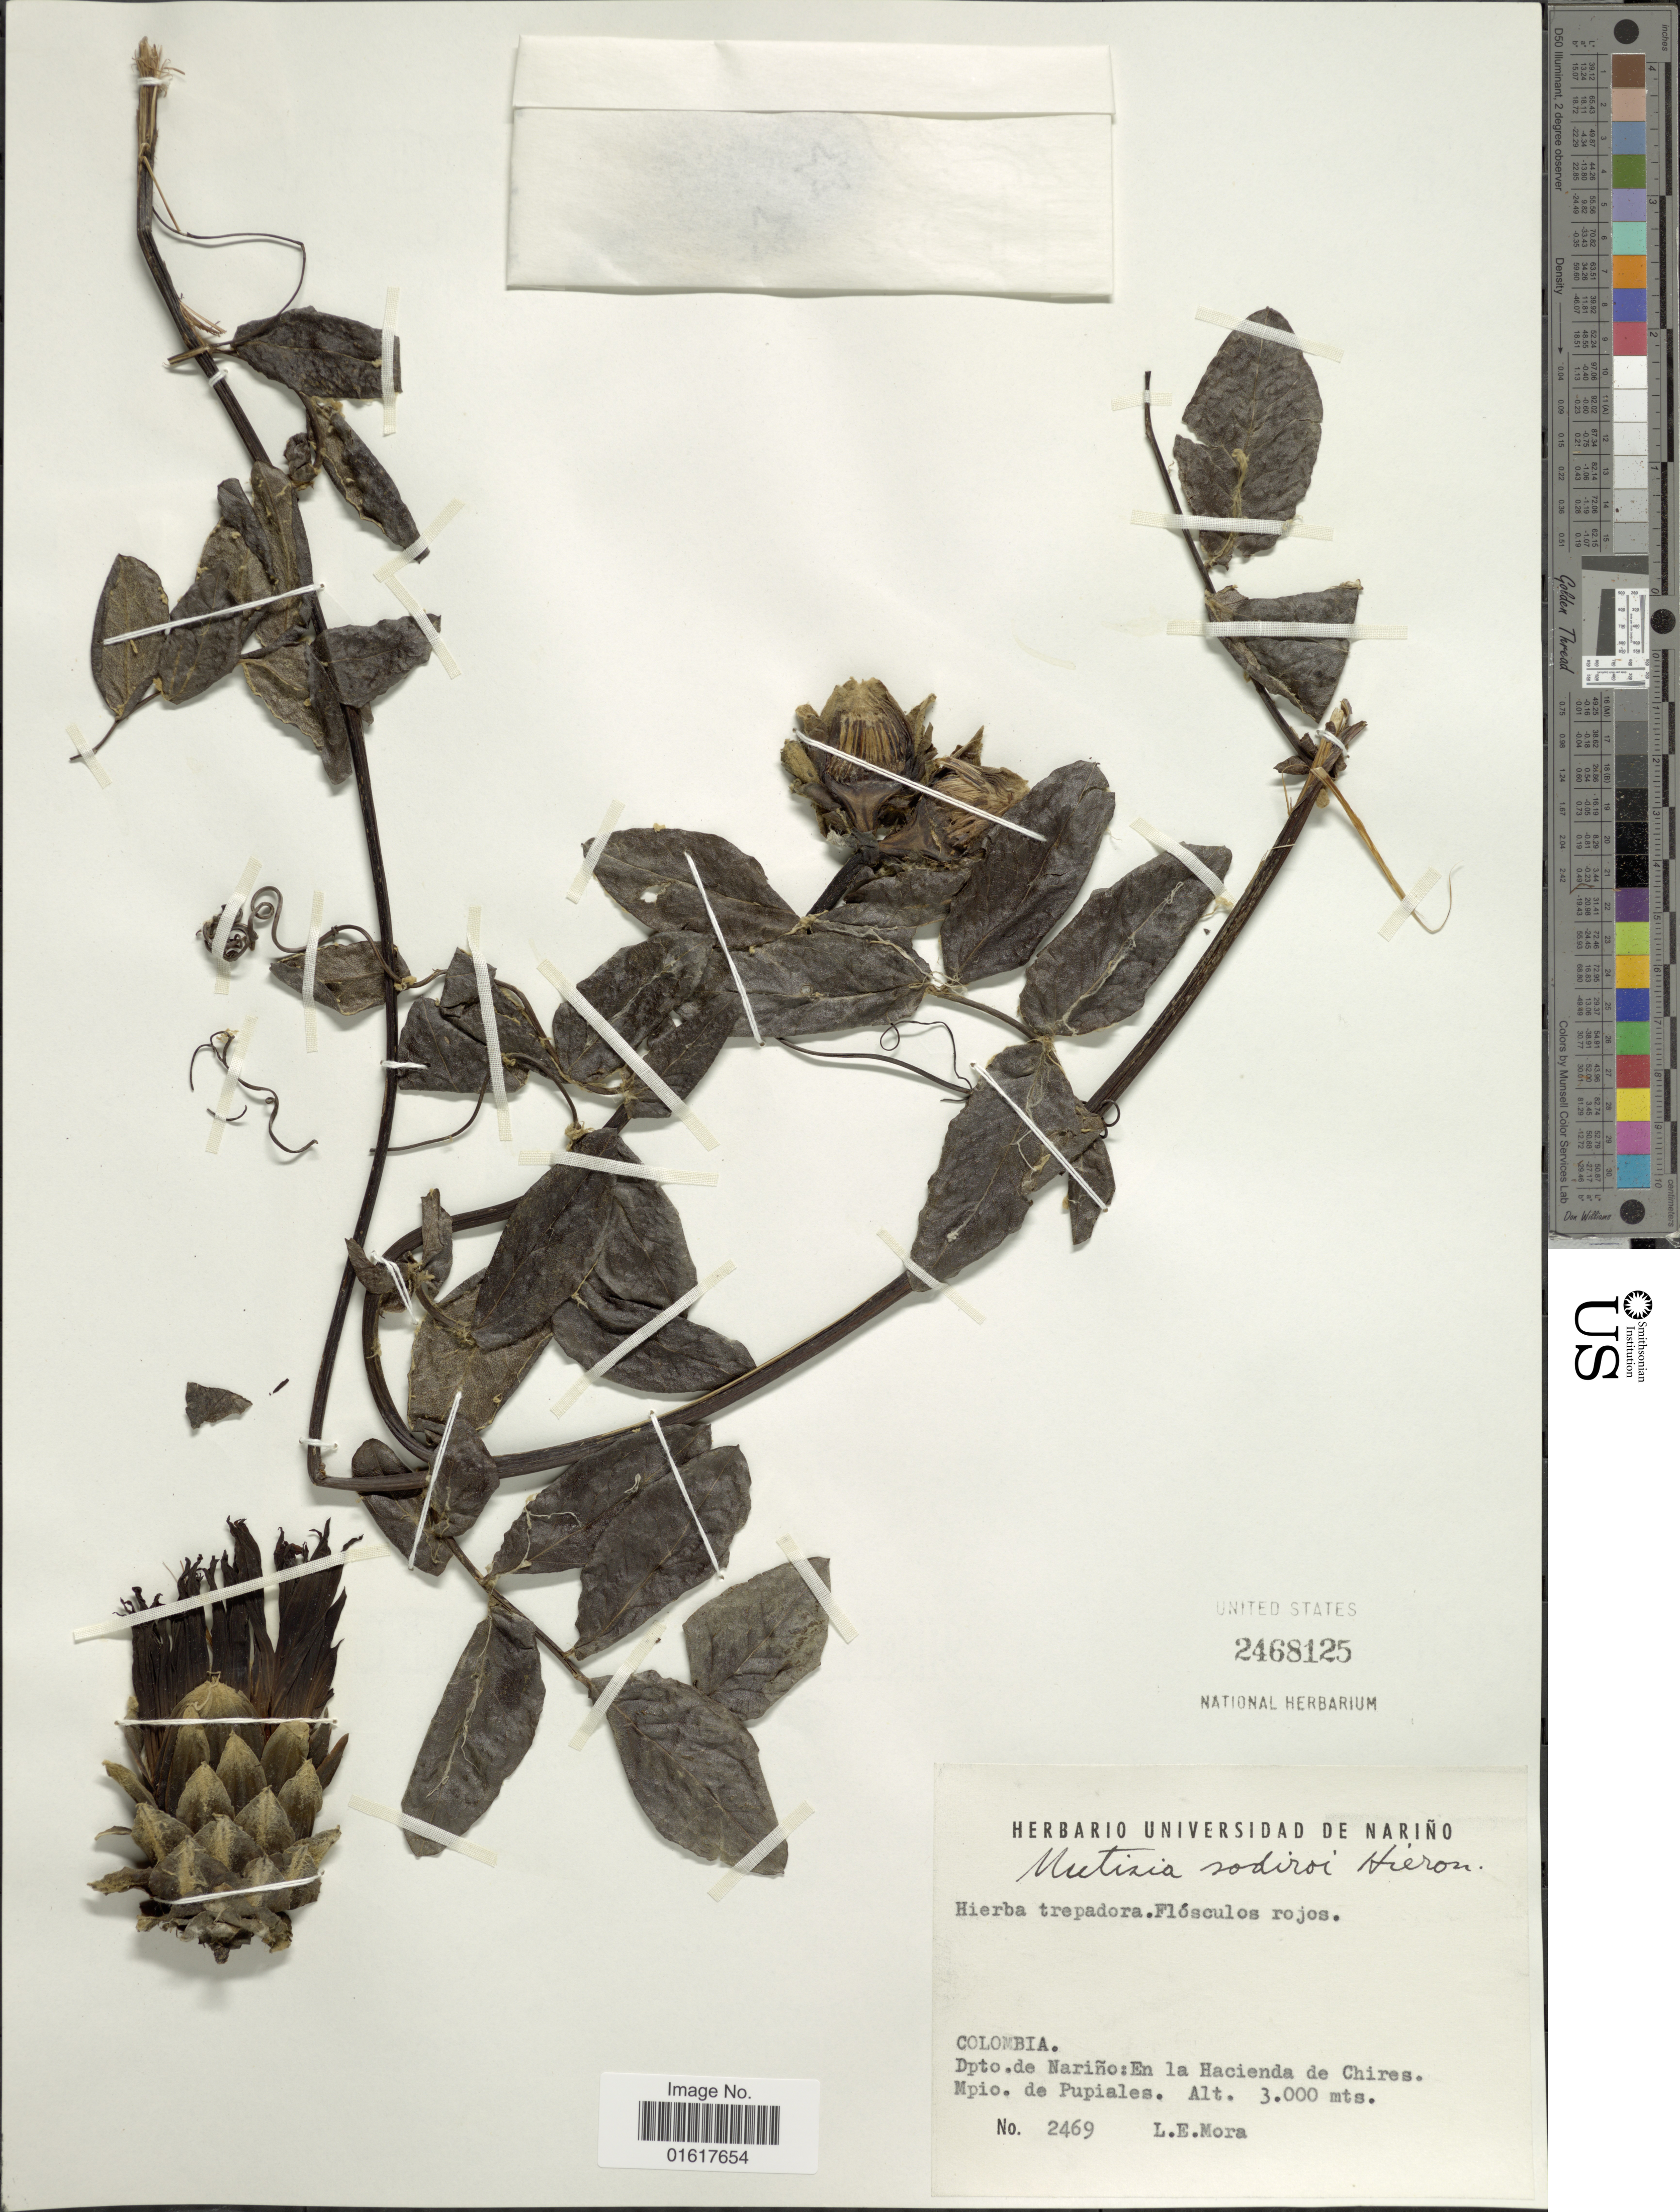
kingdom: Plantae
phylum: Tracheophyta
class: Magnoliopsida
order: Asterales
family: Asteraceae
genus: Mutisia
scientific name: Mutisia sodiroi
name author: Hieron.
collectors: L. Mora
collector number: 2469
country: Colombia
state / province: Nariño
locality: En la Hacienda de Chires. Mpio. de Pupiales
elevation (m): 3000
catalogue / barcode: US 2468125